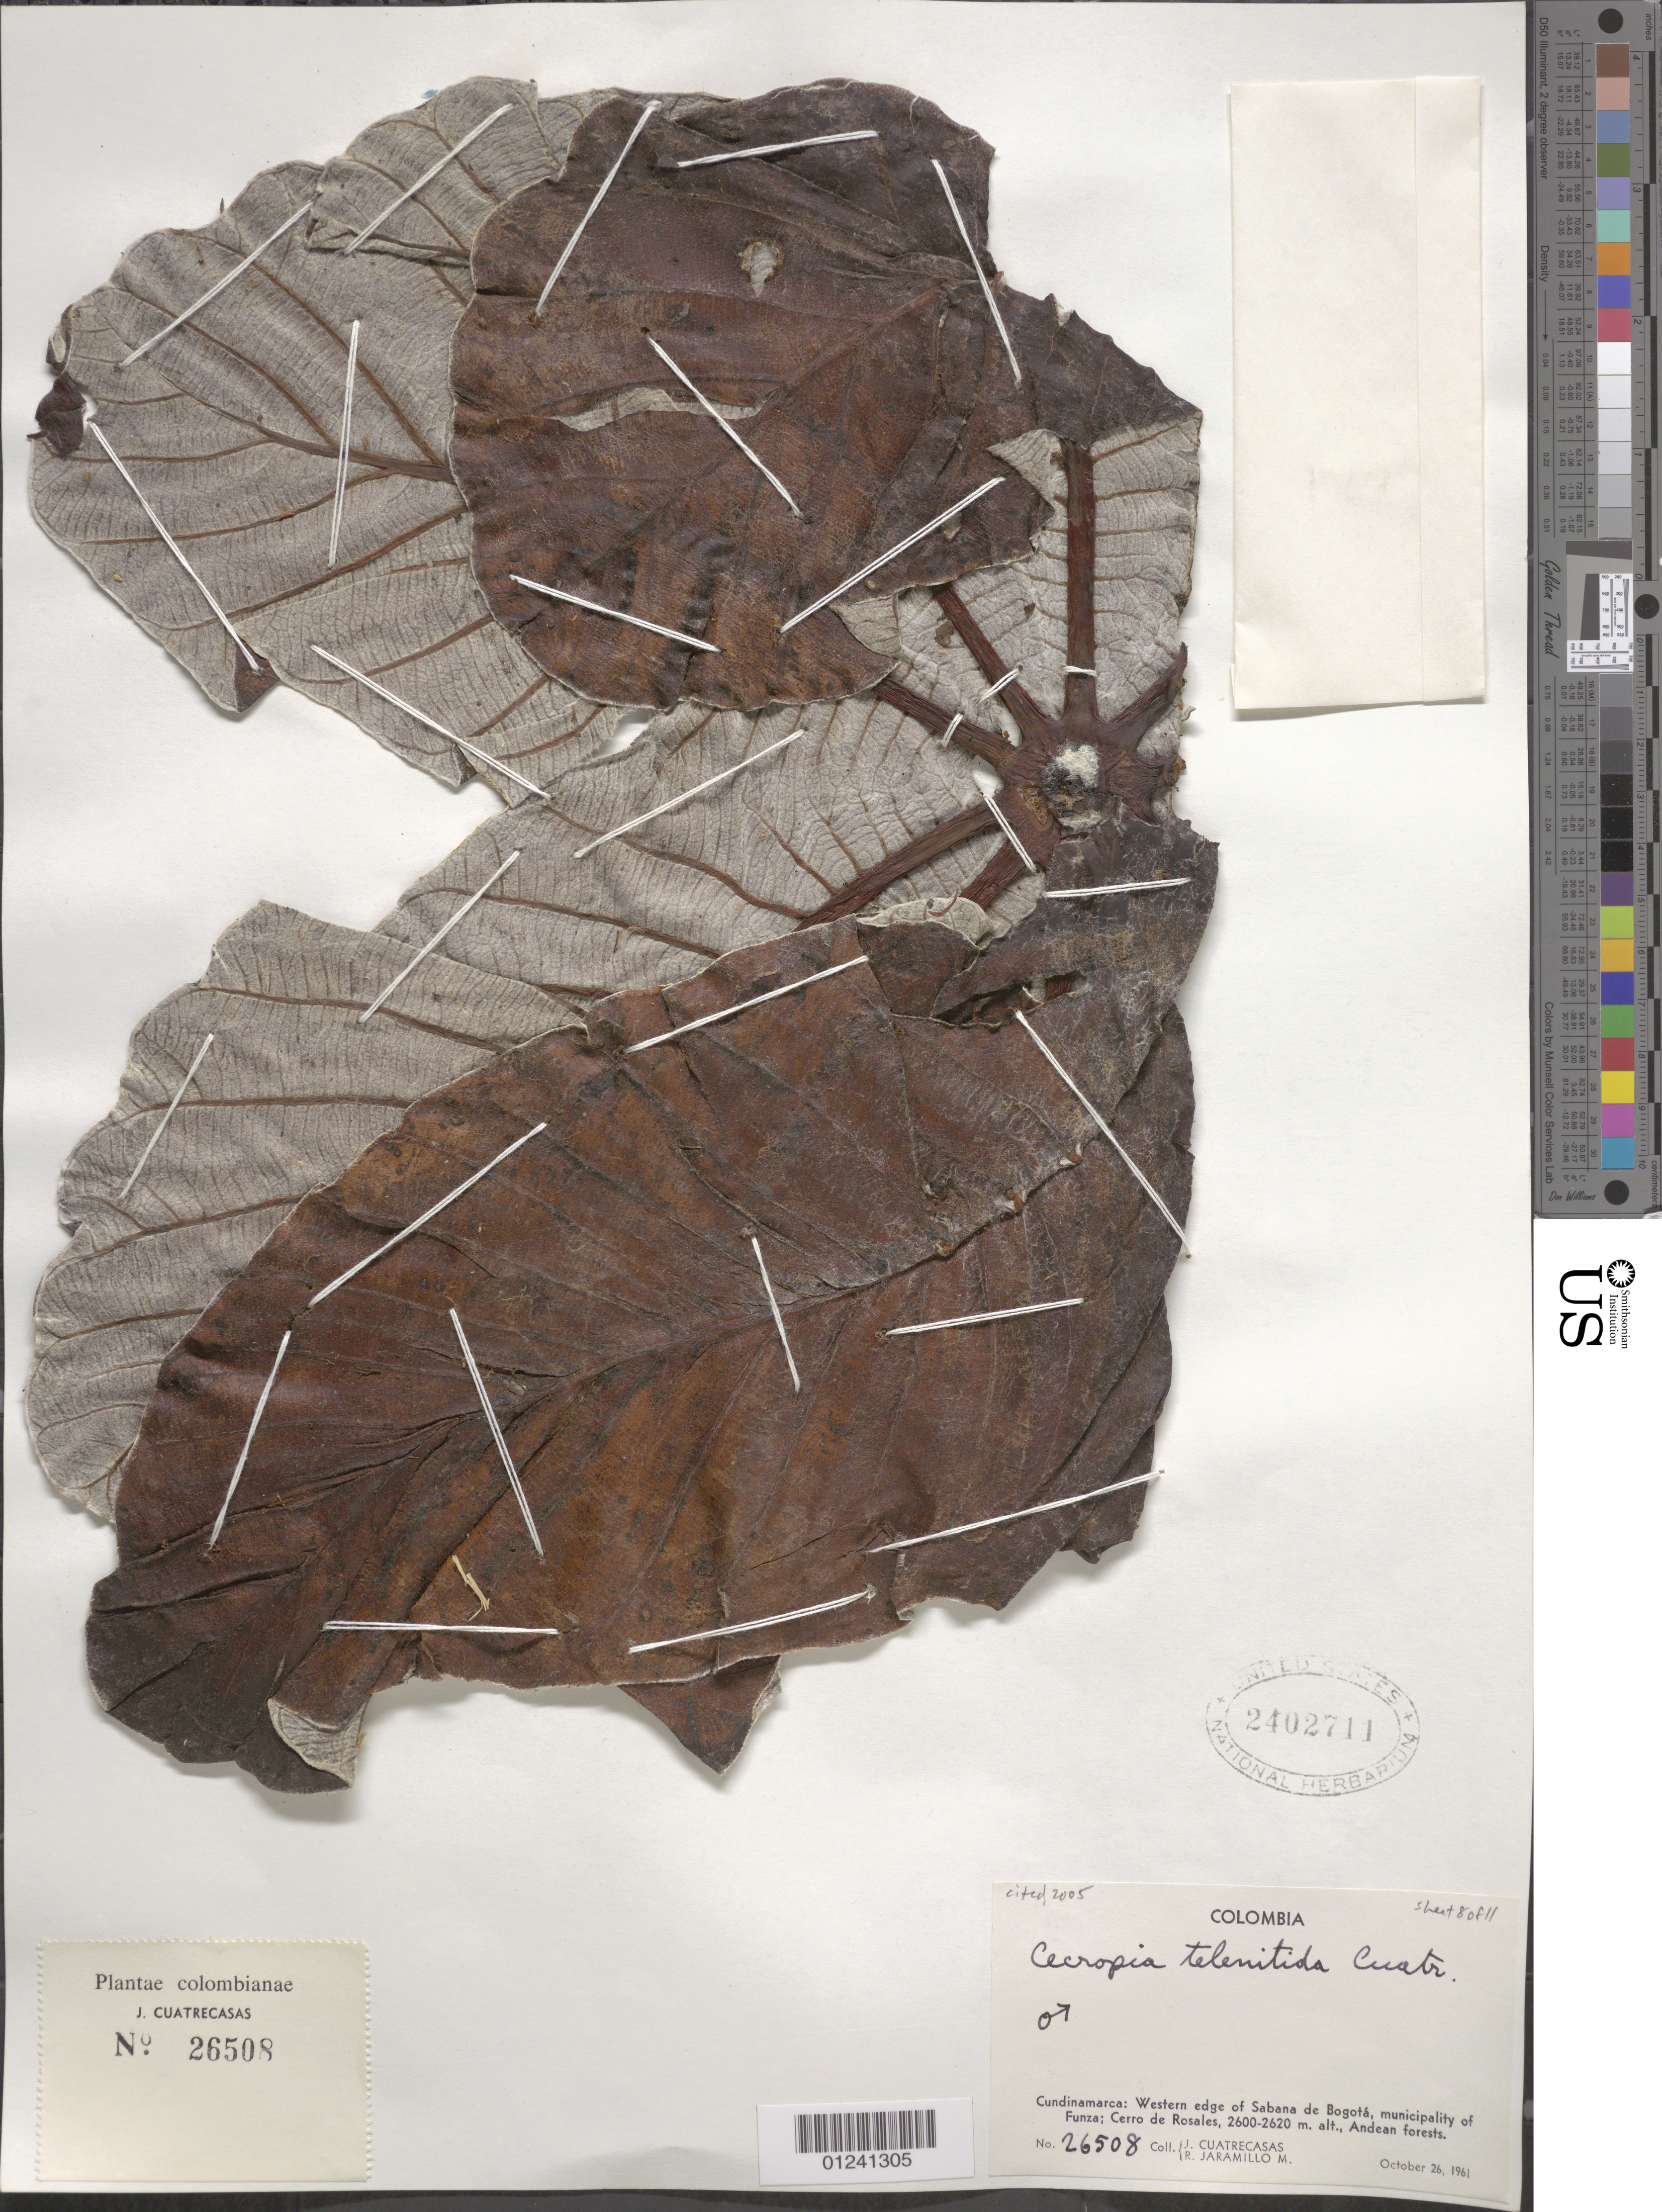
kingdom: Plantae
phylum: Tracheophyta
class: Magnoliopsida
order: Rosales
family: Urticaceae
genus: Cecropia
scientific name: Cecropia telenitida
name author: Cuatrec.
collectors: J. Cuatrecasas & R. Jaramillo M.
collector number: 26508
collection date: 1961-10-26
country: Colombia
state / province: Cundinamarca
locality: Western edge of Sabana de Bogota, municpality of Funza; Cerro de Rosales; Andean Forests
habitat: Andean forests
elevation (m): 2600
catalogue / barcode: US 2402711